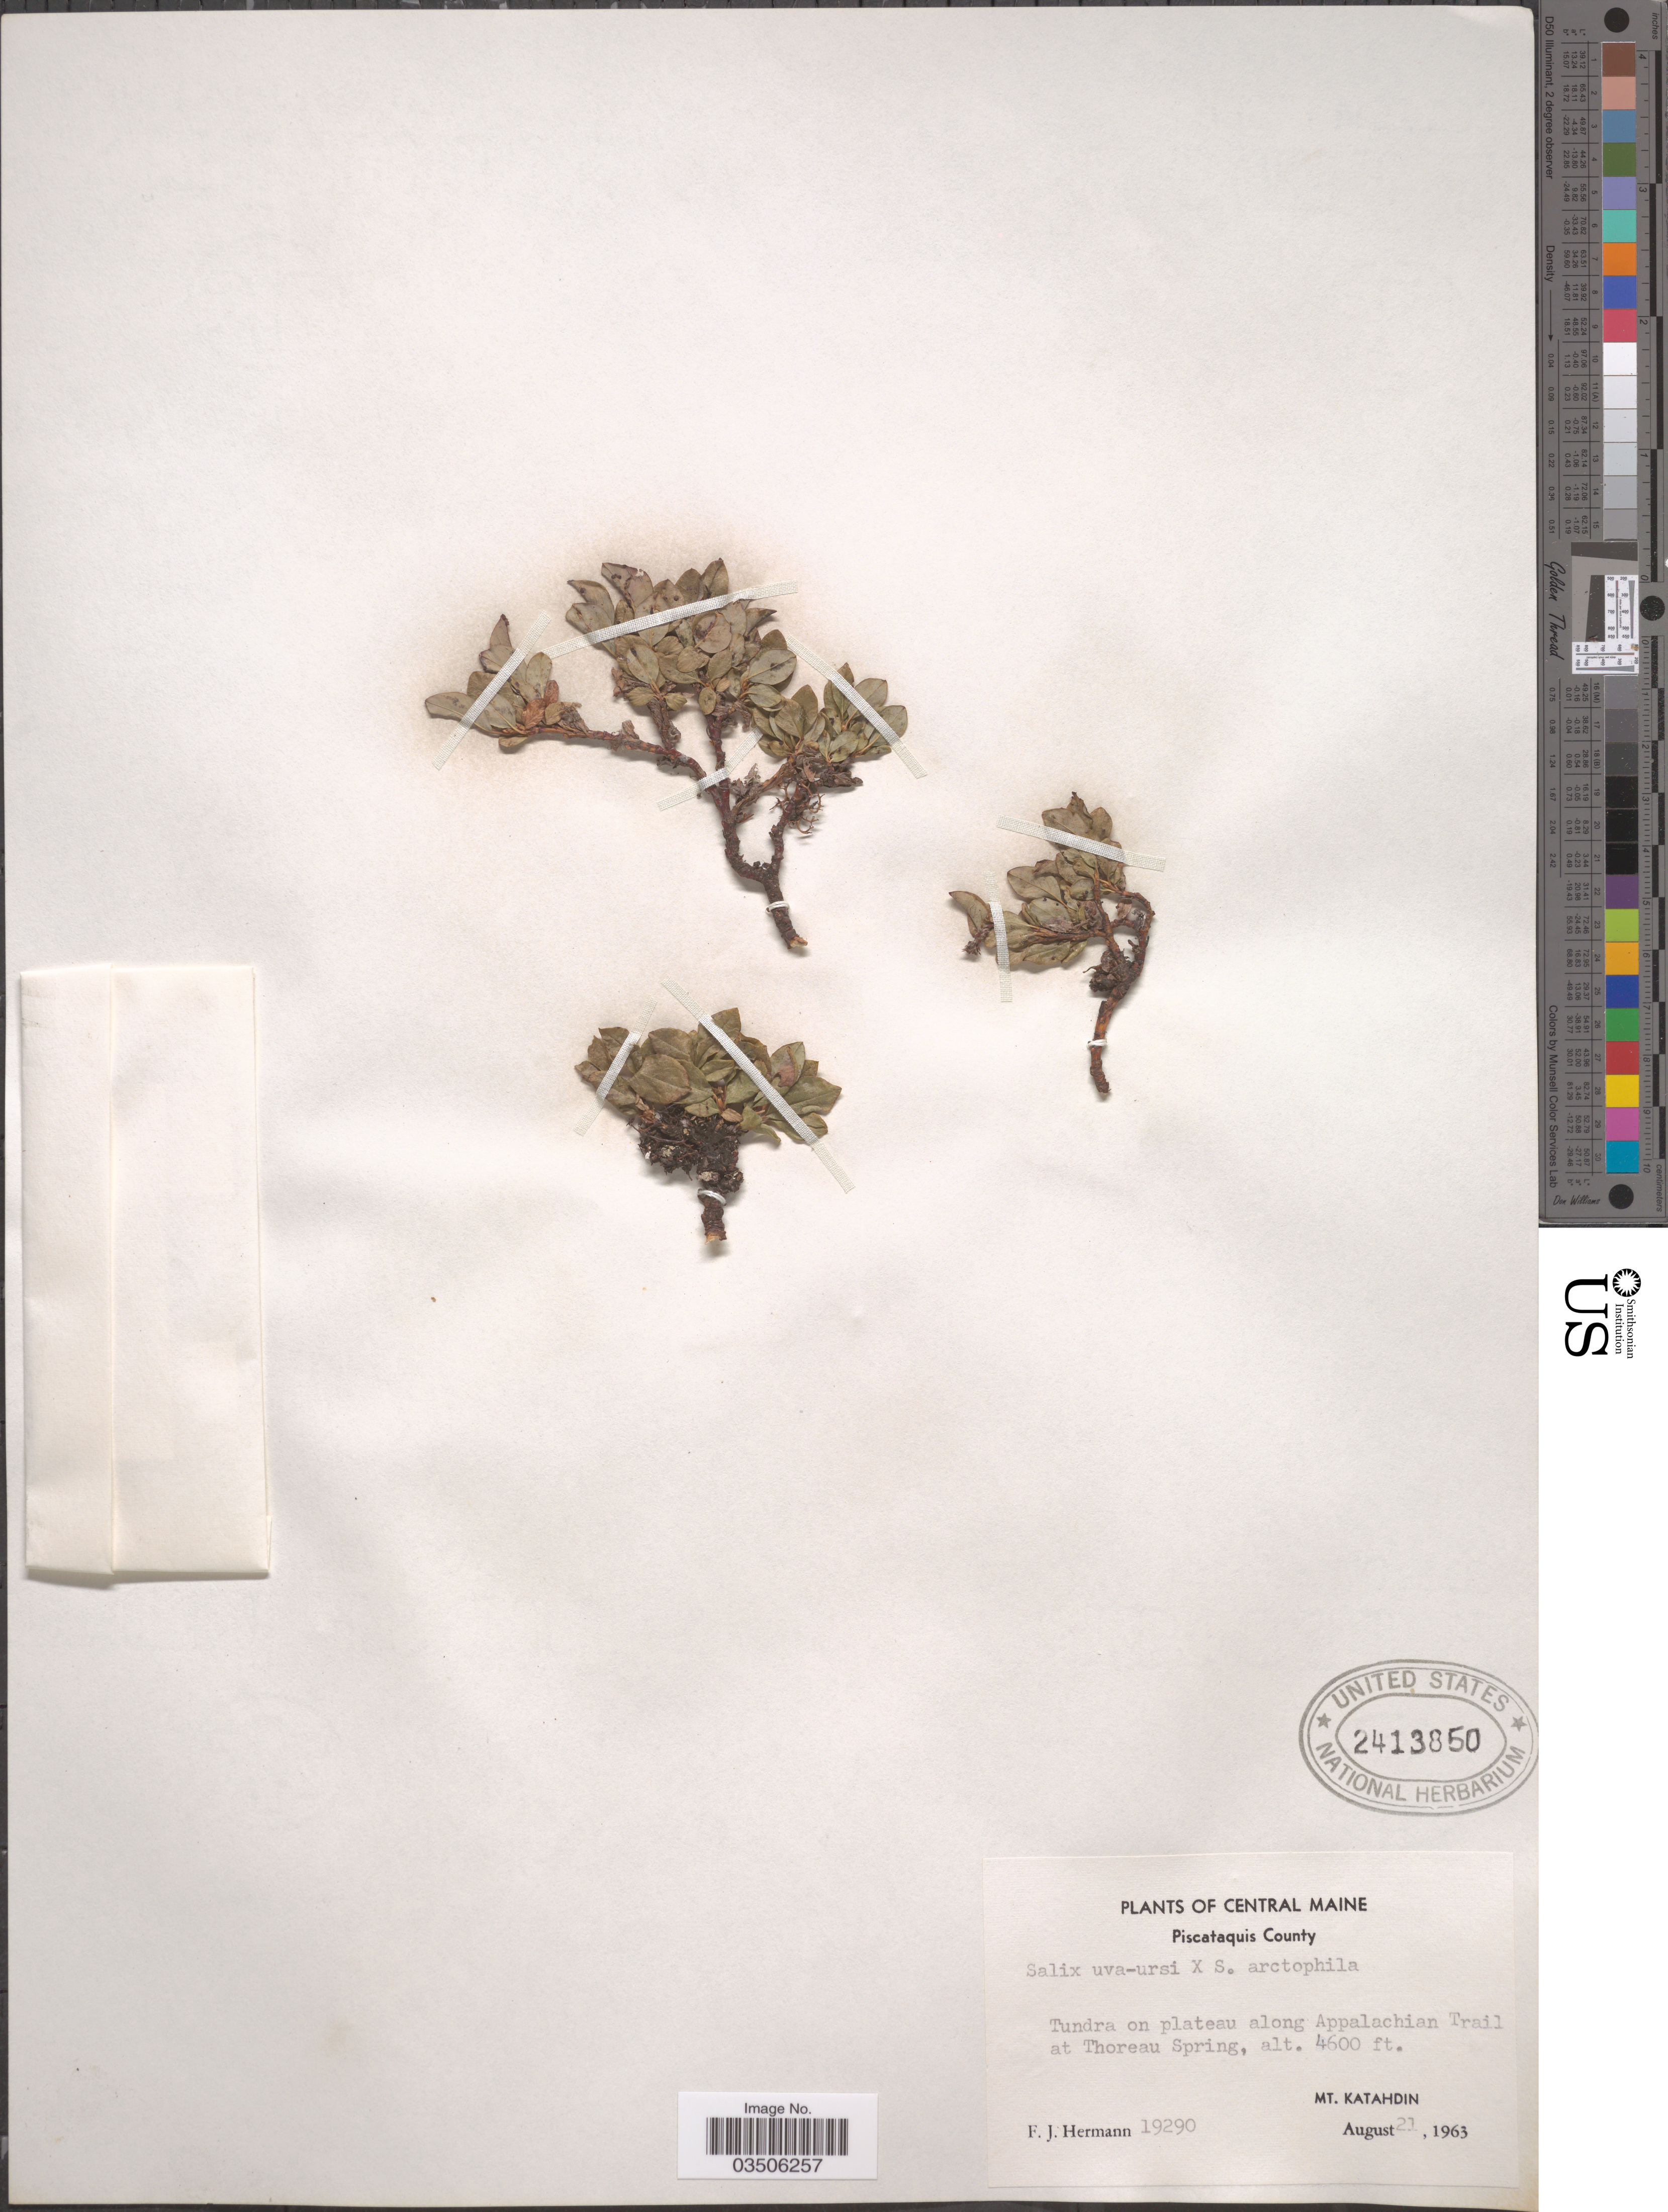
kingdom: Plantae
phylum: Tracheophyta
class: Magnoliopsida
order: Malpighiales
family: Salicaceae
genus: Salix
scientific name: Salix uva-ursi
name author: Pursh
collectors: F. J. Hermann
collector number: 19290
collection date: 1963-08-21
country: United States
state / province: Maine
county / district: Piscataquis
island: Chebeague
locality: Tundra on plateau along Appalachian Trail at Thoreau Spring. Mt. Katahdin.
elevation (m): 1402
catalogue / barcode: US 2413850